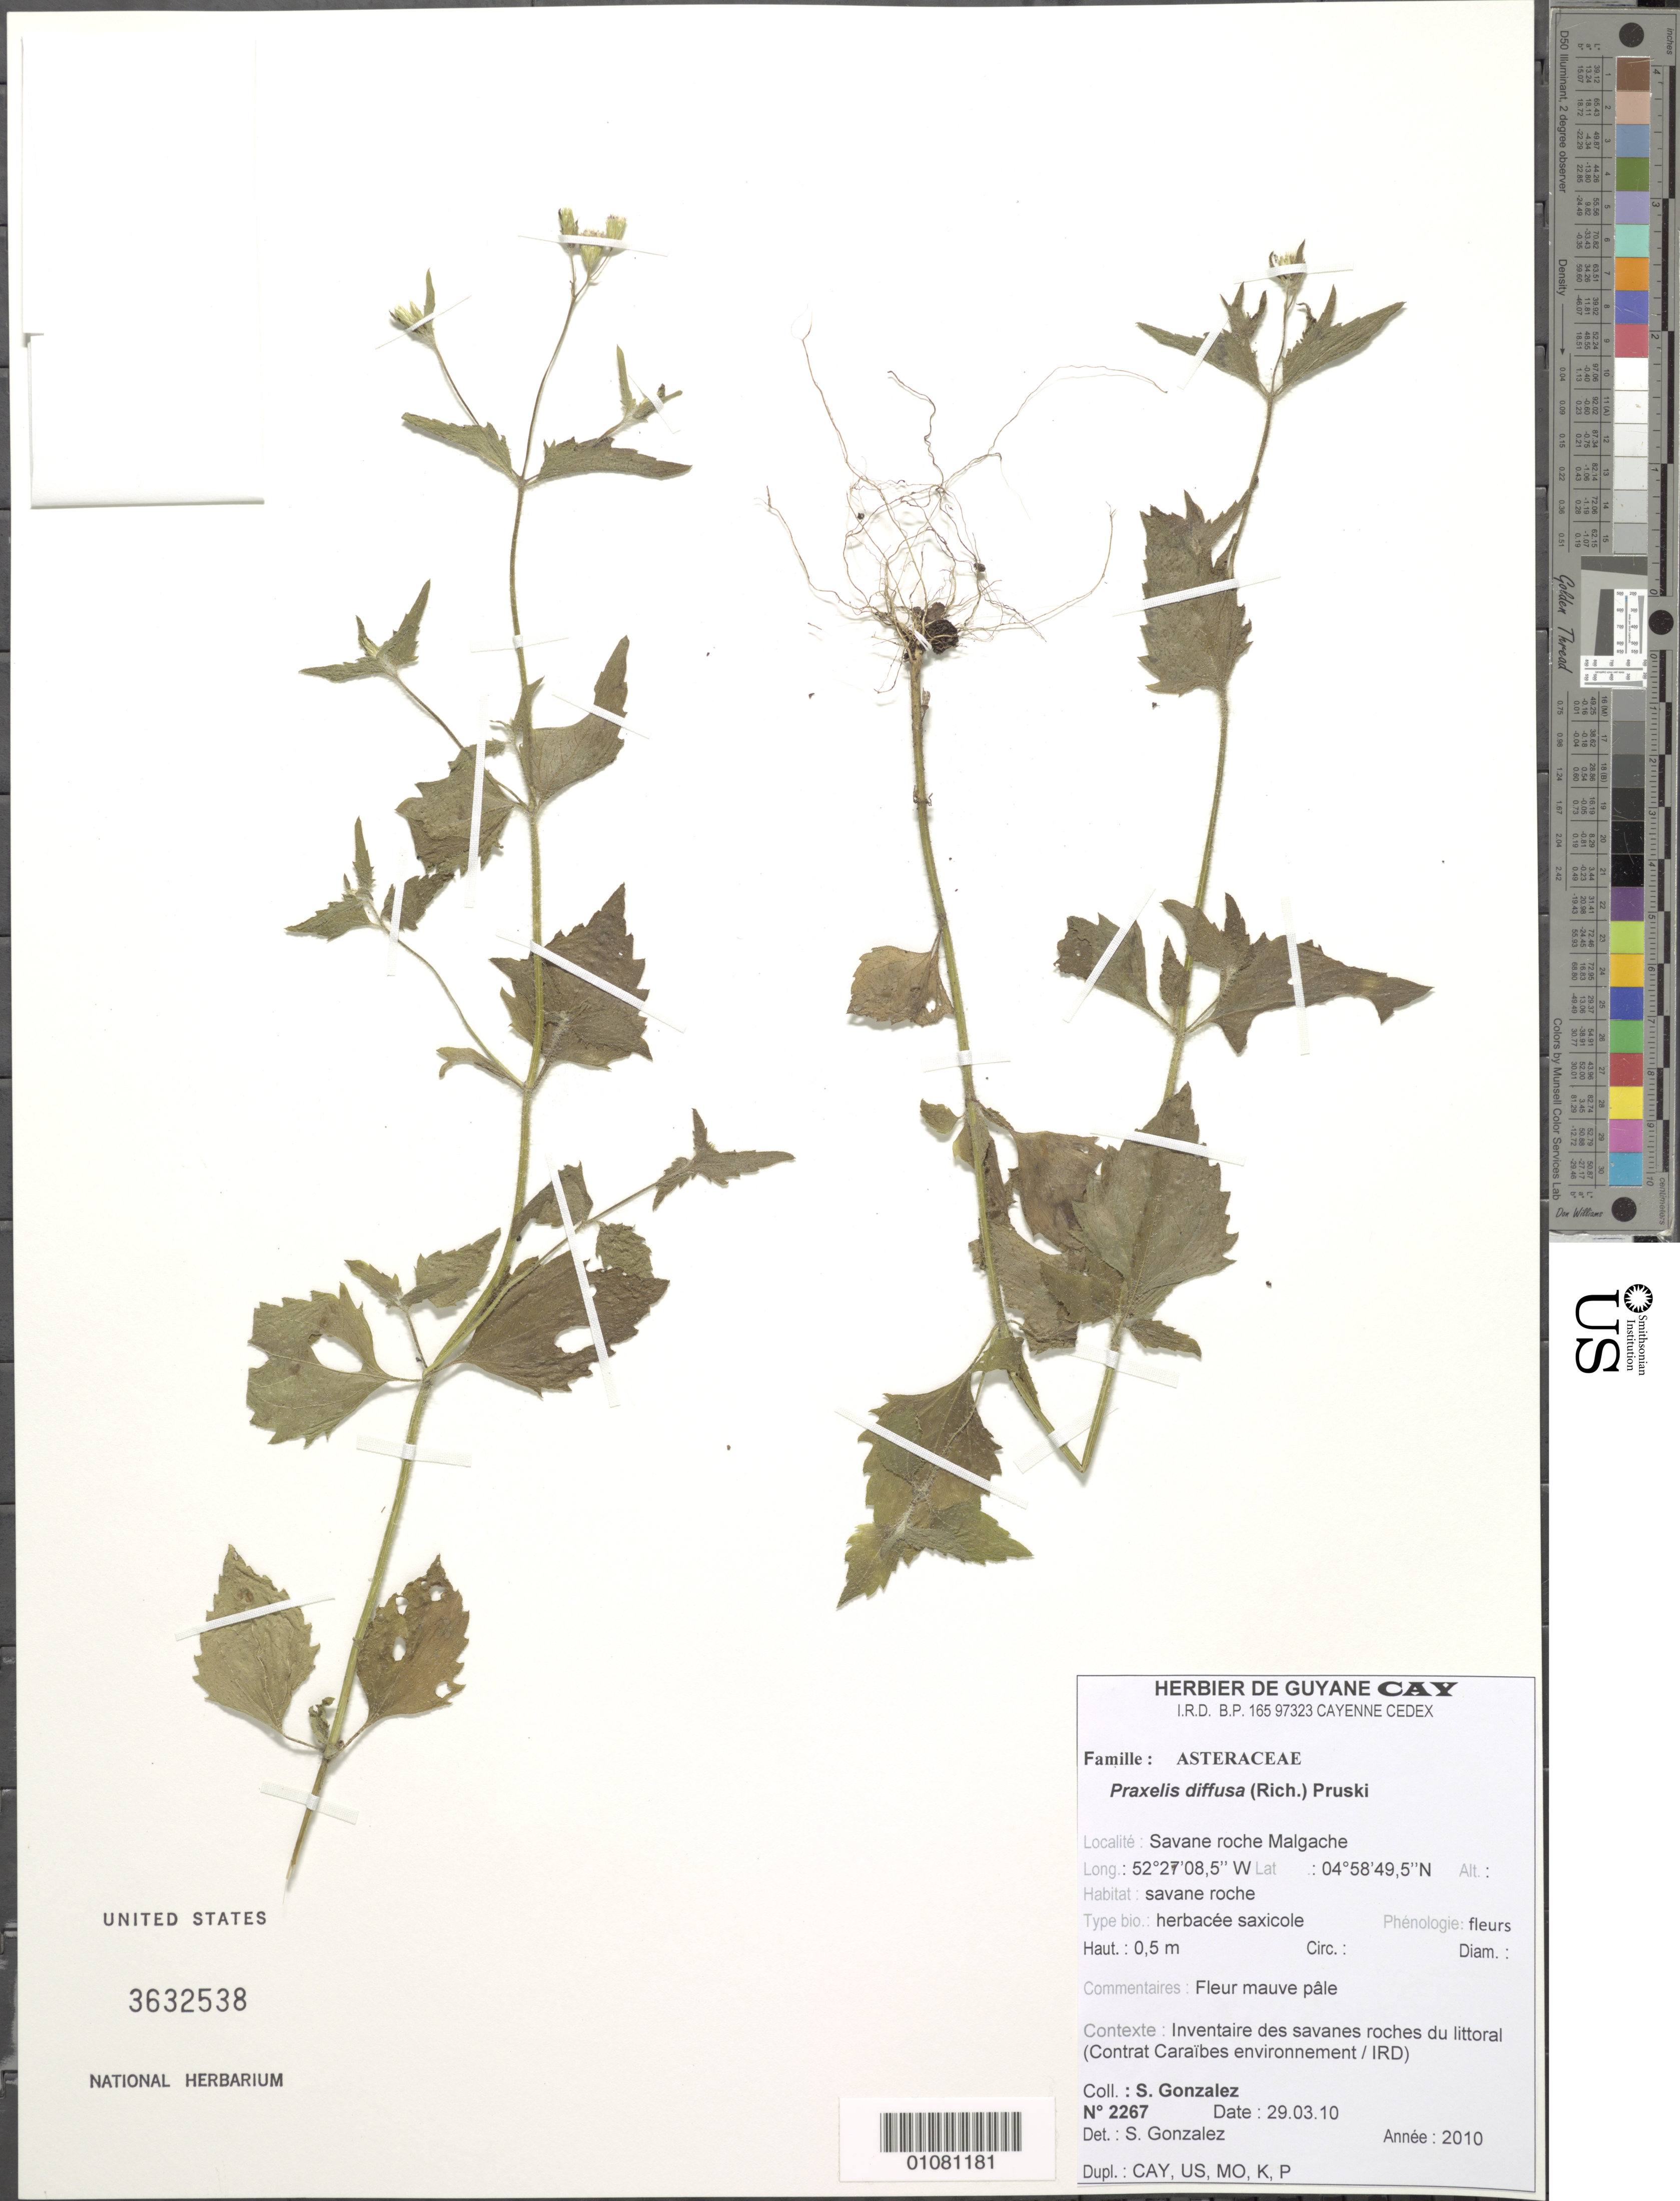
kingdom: Plantae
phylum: Tracheophyta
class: Magnoliopsida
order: Asterales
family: Asteraceae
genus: Praxelis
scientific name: Praxelis diffusa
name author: (Rich.) Pruski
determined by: Gonzalez, Sophie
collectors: S. Gonzalez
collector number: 2267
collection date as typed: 29-Mar-10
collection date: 1910-03-29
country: French Guiana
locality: Savane Roche Malgache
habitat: Savane roche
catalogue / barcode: US 3632538